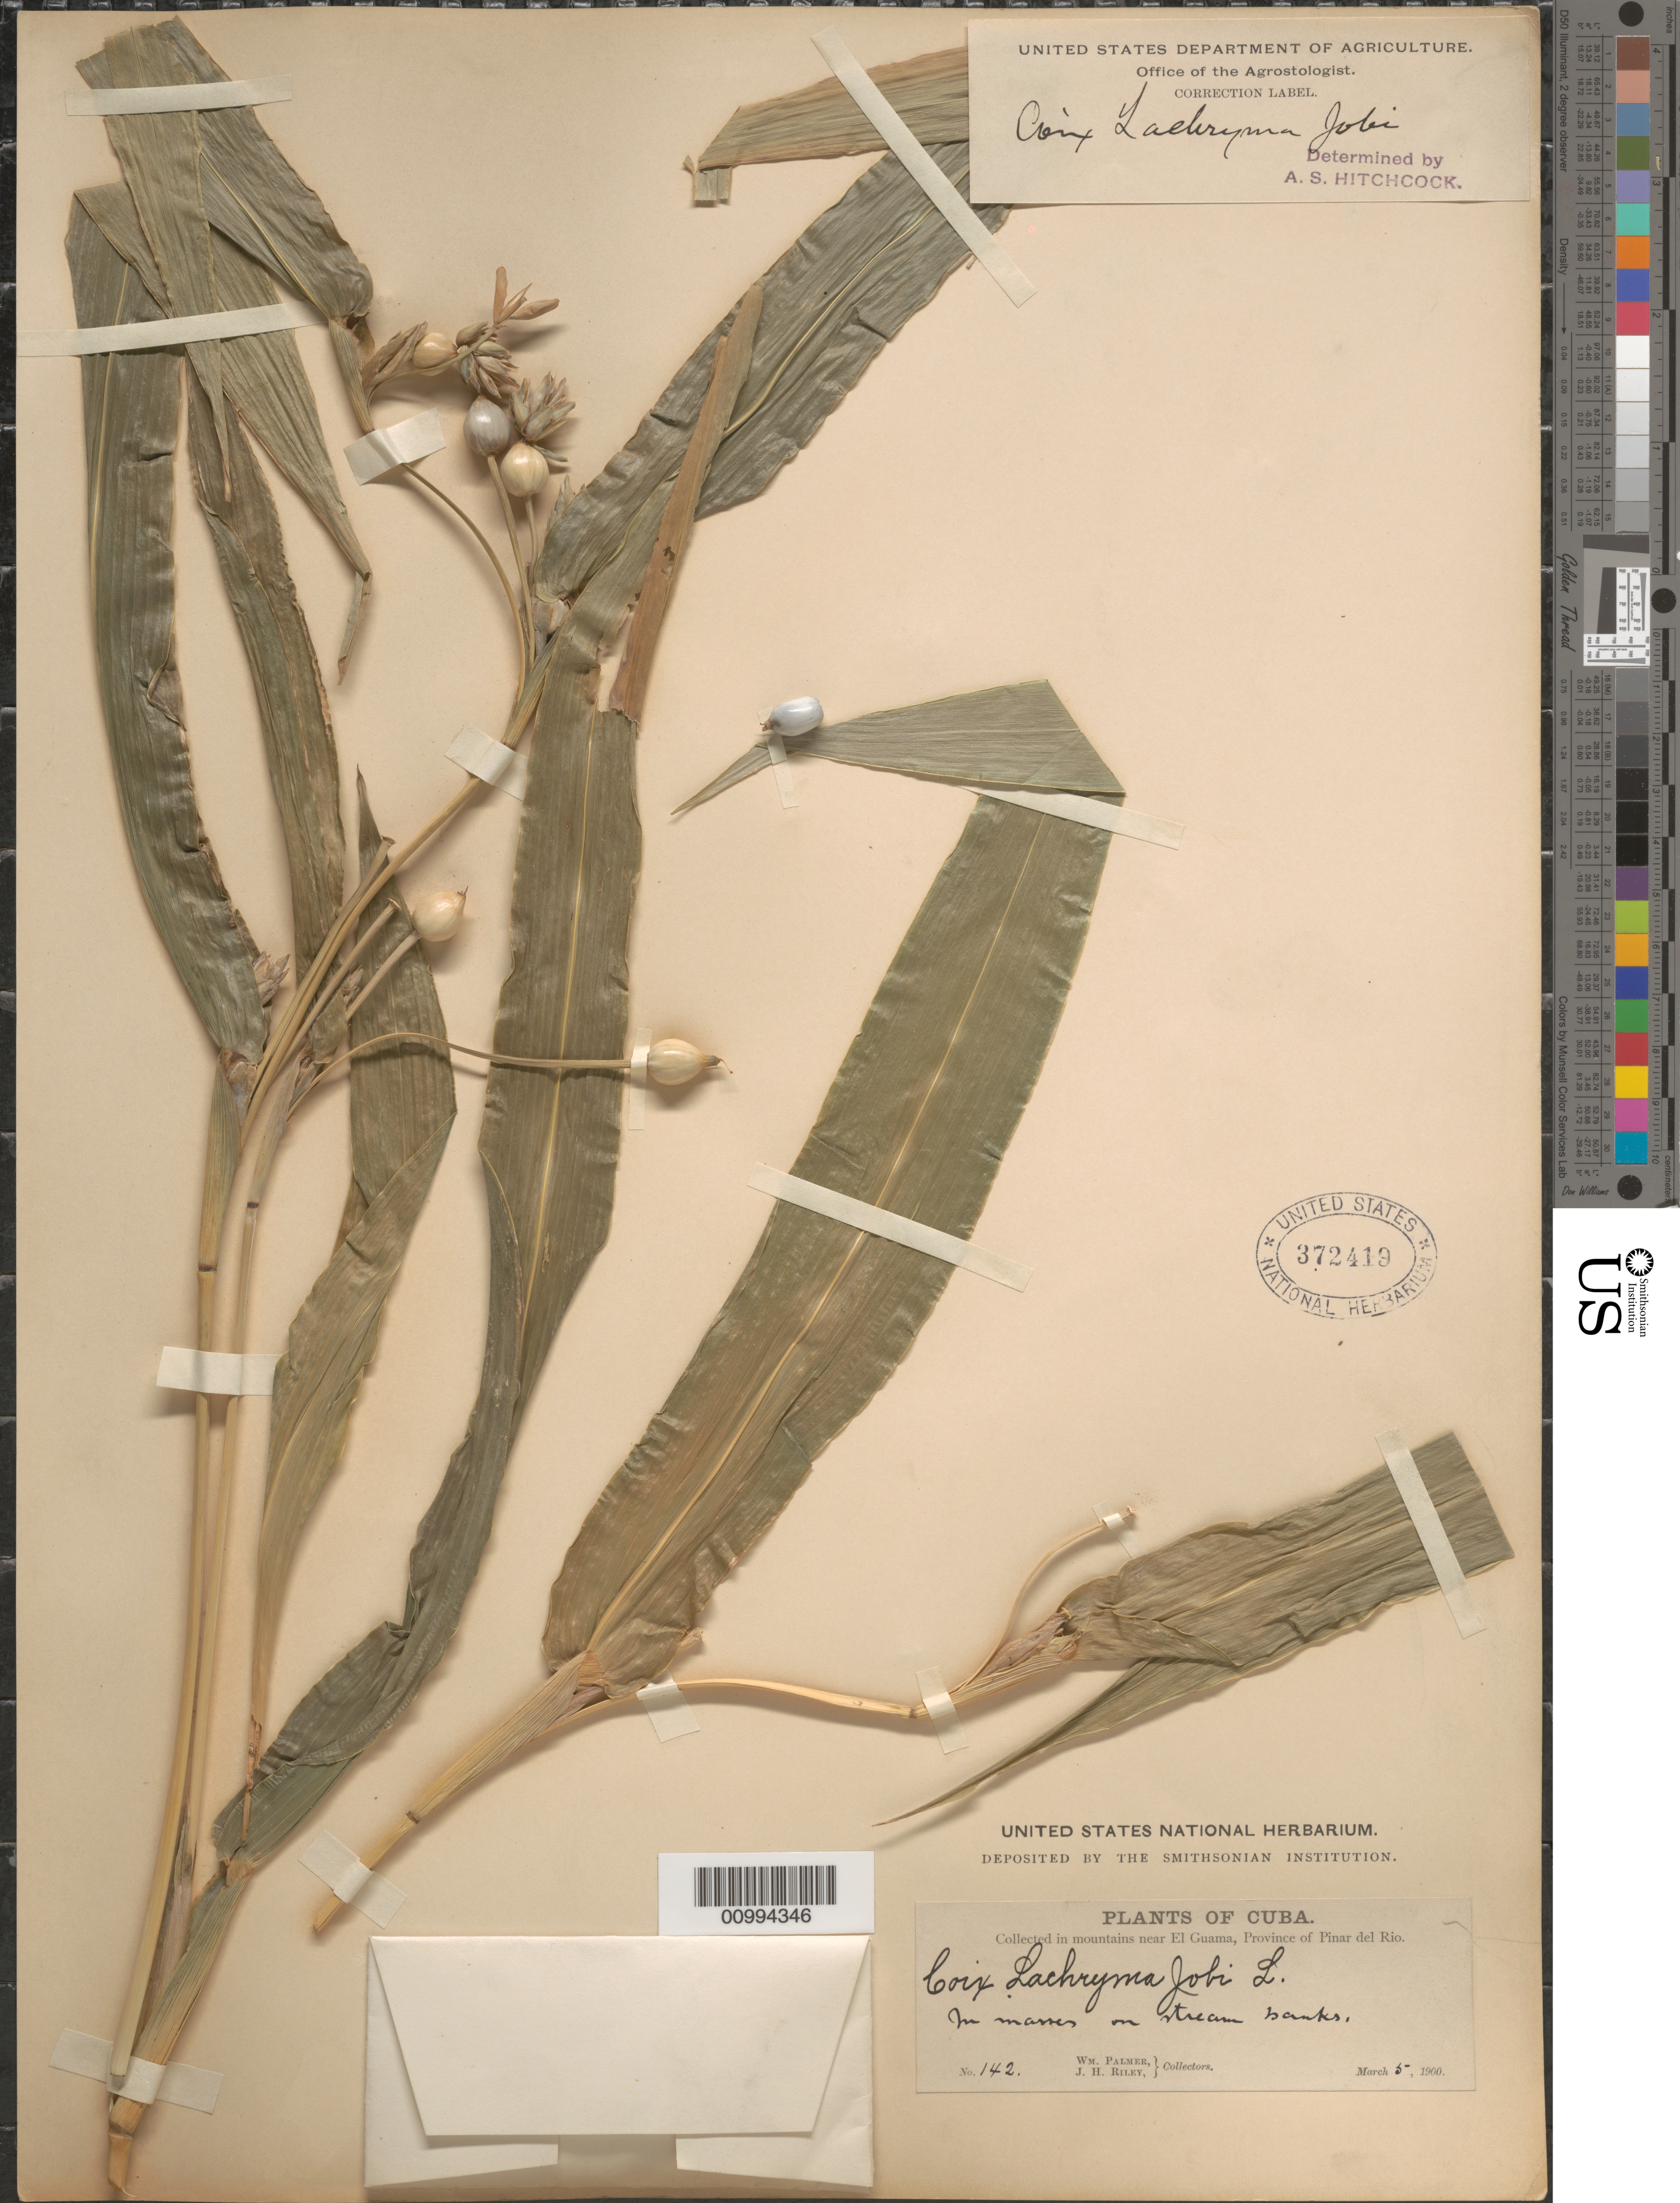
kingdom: Plantae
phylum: Tracheophyta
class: Liliopsida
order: Poales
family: Poaceae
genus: Coix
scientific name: Coix lacryma-jobi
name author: L.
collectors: W. Palmer & J. H. Riley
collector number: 142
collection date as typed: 05 Mar 1900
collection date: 1900-03-05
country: Cuba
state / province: Pinar del Rio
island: Cuba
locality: El Guama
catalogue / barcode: US 372419